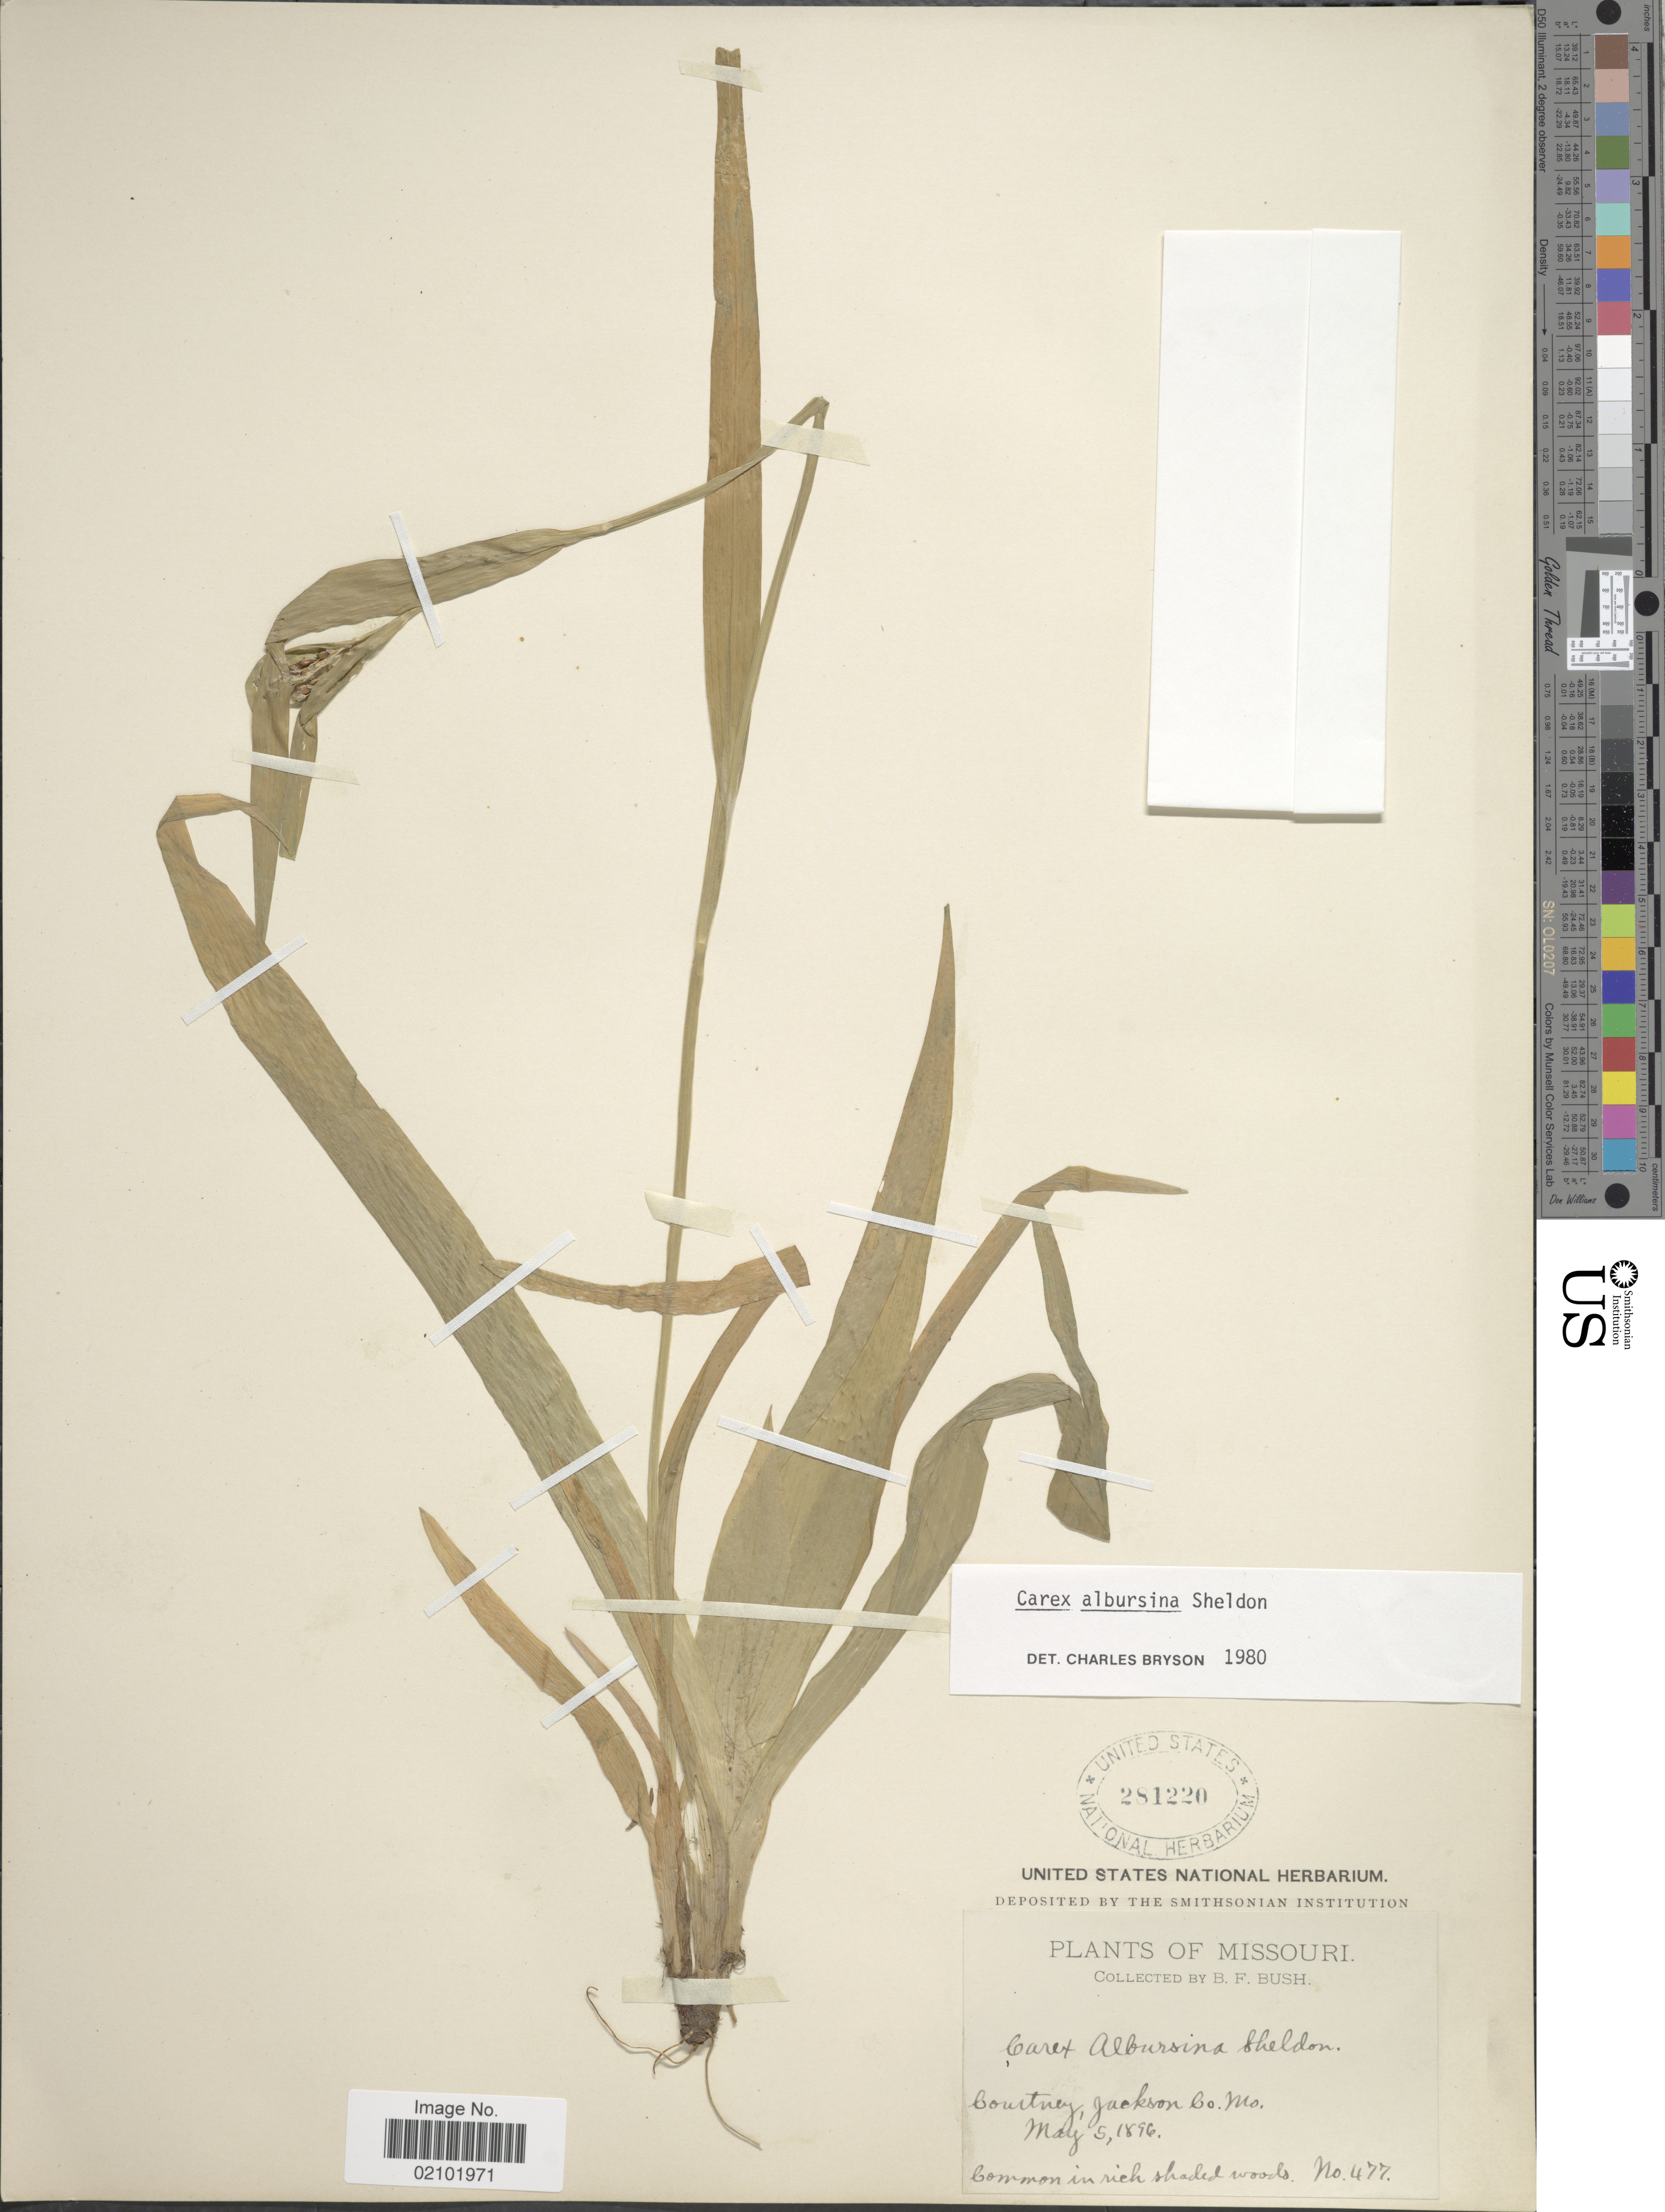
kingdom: Plantae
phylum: Tracheophyta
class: Liliopsida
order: Poales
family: Cyperaceae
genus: Carex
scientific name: Carex albursina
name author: E. Sheld.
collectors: B. F. Bush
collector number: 477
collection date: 1896-05-05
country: United States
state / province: Missouri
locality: Courtney, Jackson Co.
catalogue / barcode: US 281220